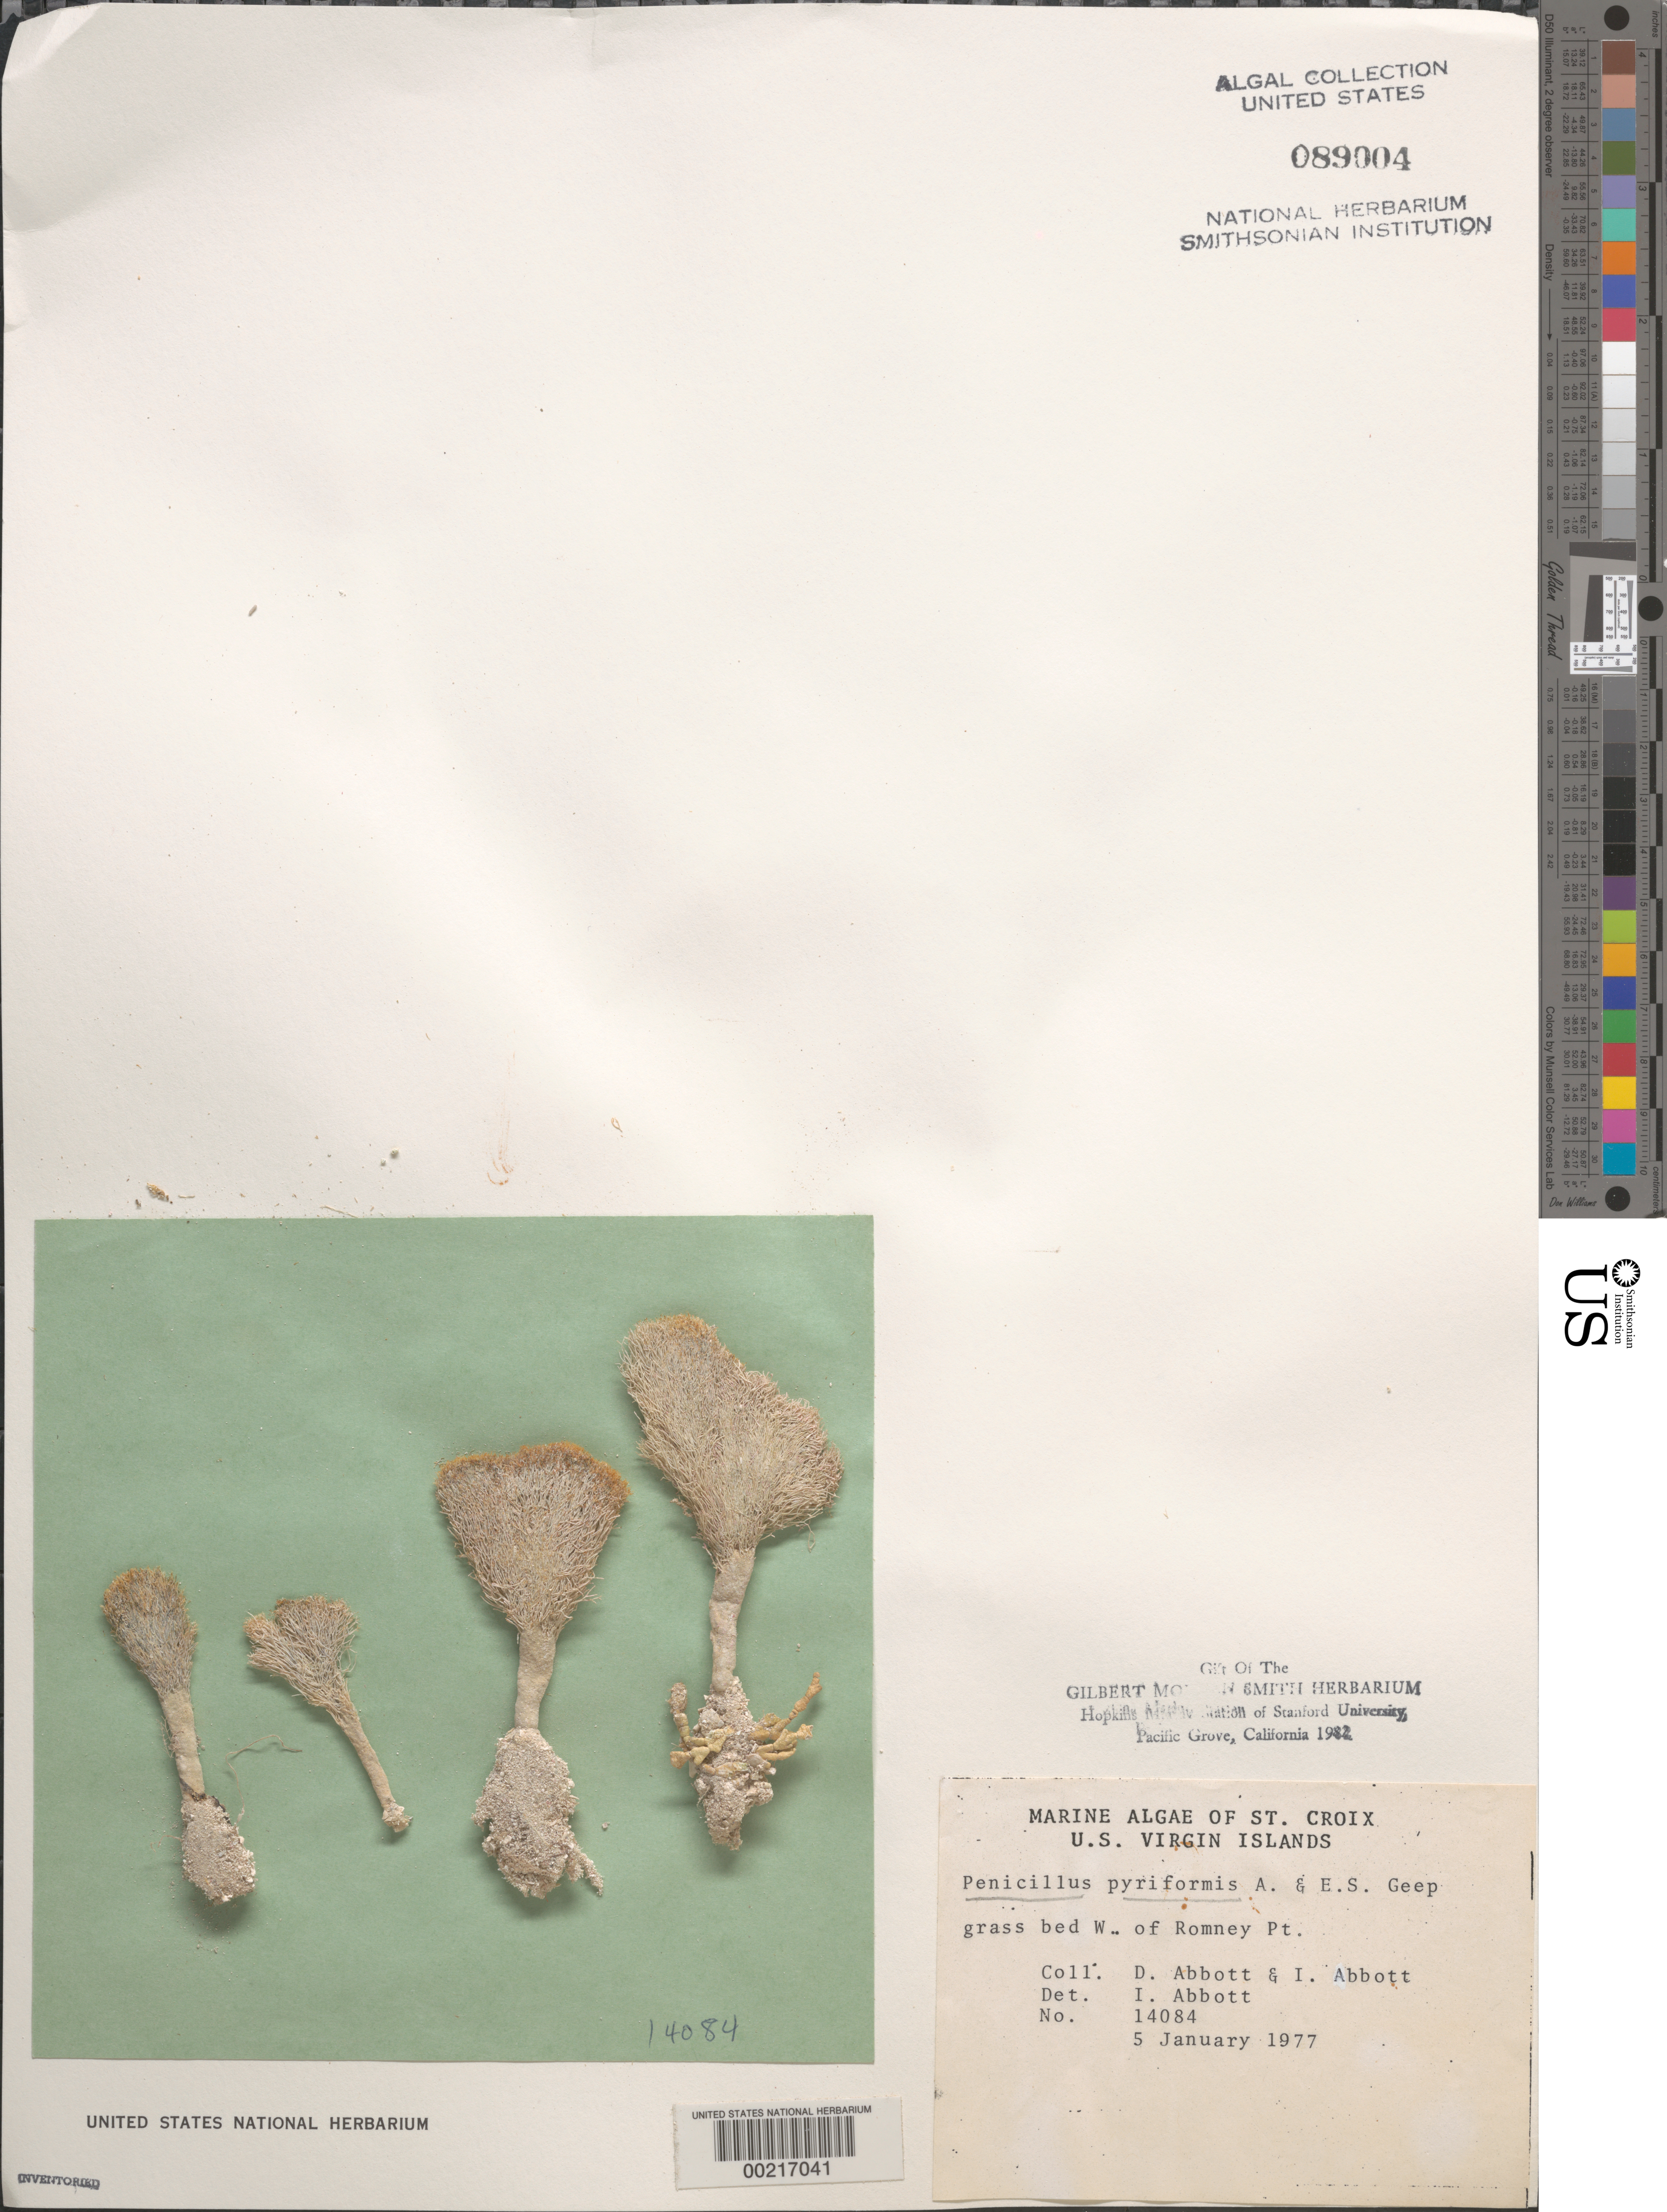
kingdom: Plantae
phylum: Chlorophyta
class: Ulvophyceae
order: Bryopsidales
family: Udoteaceae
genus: Penicillus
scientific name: Penicillus pyriformis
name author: A. Gepp & E. Gepp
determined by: Abbott, Isabella A.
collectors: D. P. Abbott & I. A. Abbott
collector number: IAA 14084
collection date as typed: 05 Jan 1977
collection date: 1977-01-05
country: U.S. Virgin Islands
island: St. Croix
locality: West of Romney Point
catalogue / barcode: US 89004